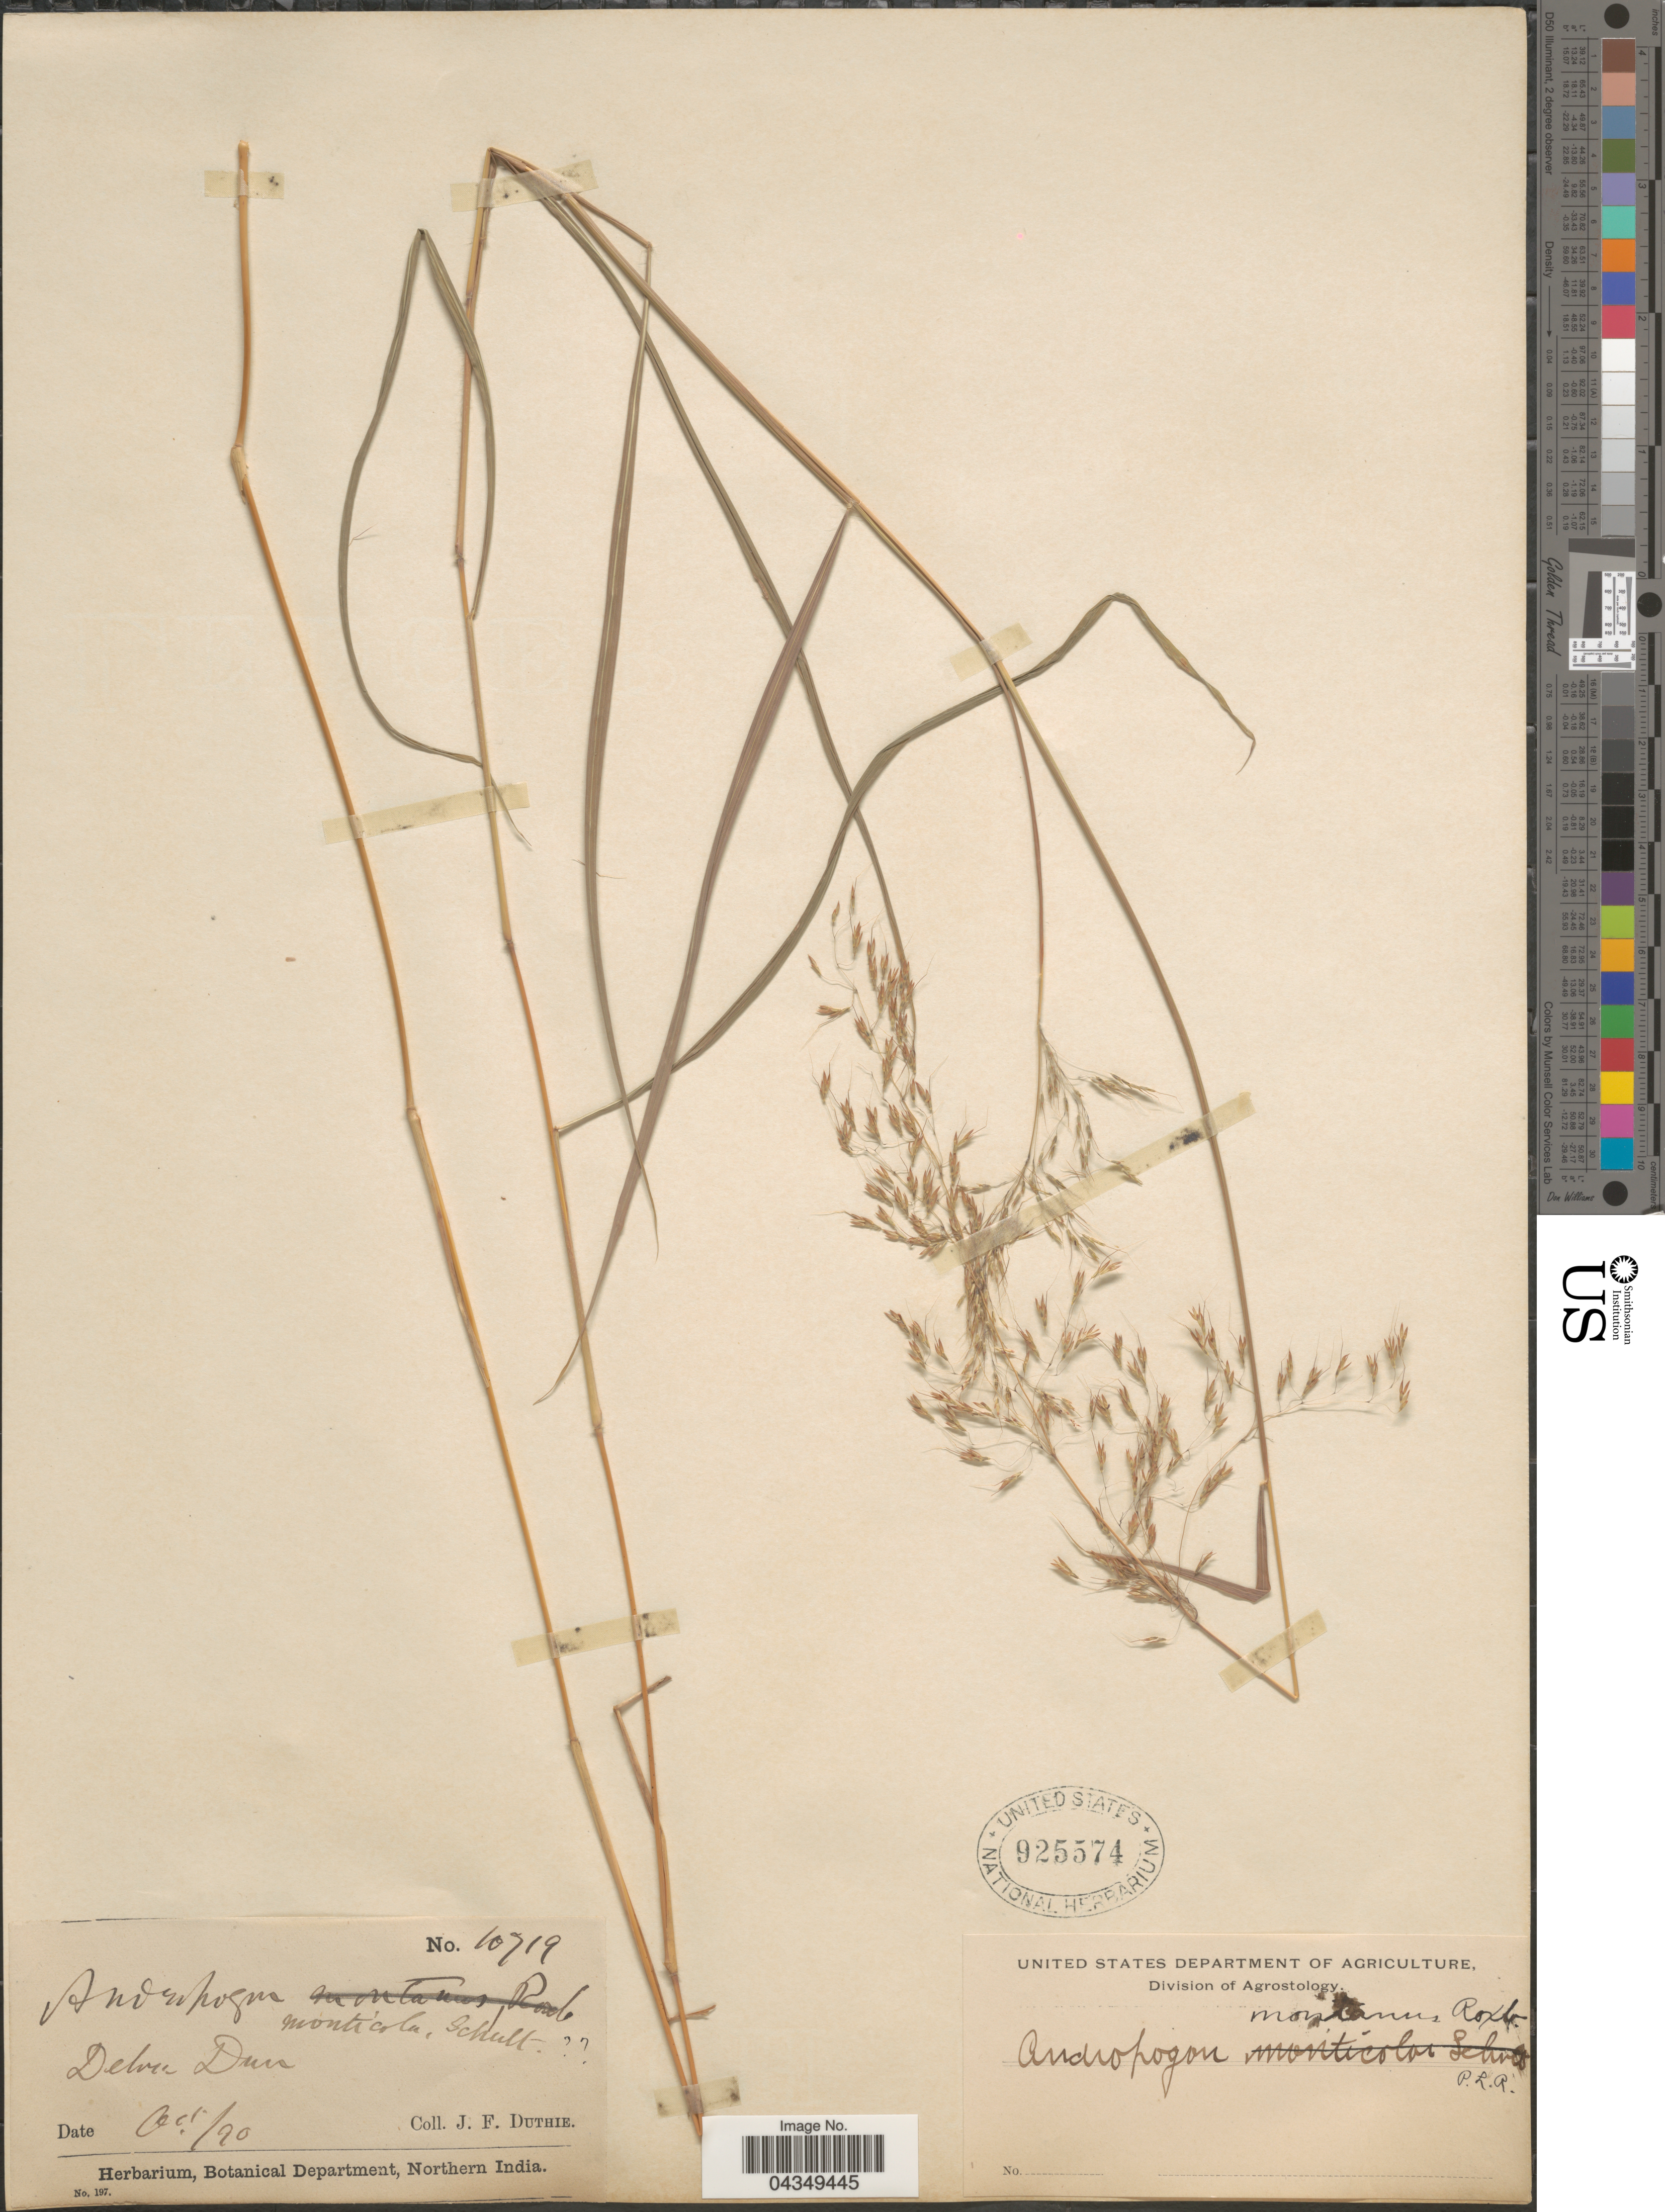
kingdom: Plantae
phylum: Tracheophyta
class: Liliopsida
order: Poales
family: Poaceae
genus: Capillipedium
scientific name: Capillipedium assimile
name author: (Steud.) A. Camus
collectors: J. F. Duthie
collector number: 10719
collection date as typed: Transcribed d/m/y: /10/90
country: India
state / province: Uttarakhand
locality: Dehra Dun.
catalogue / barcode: US 925574